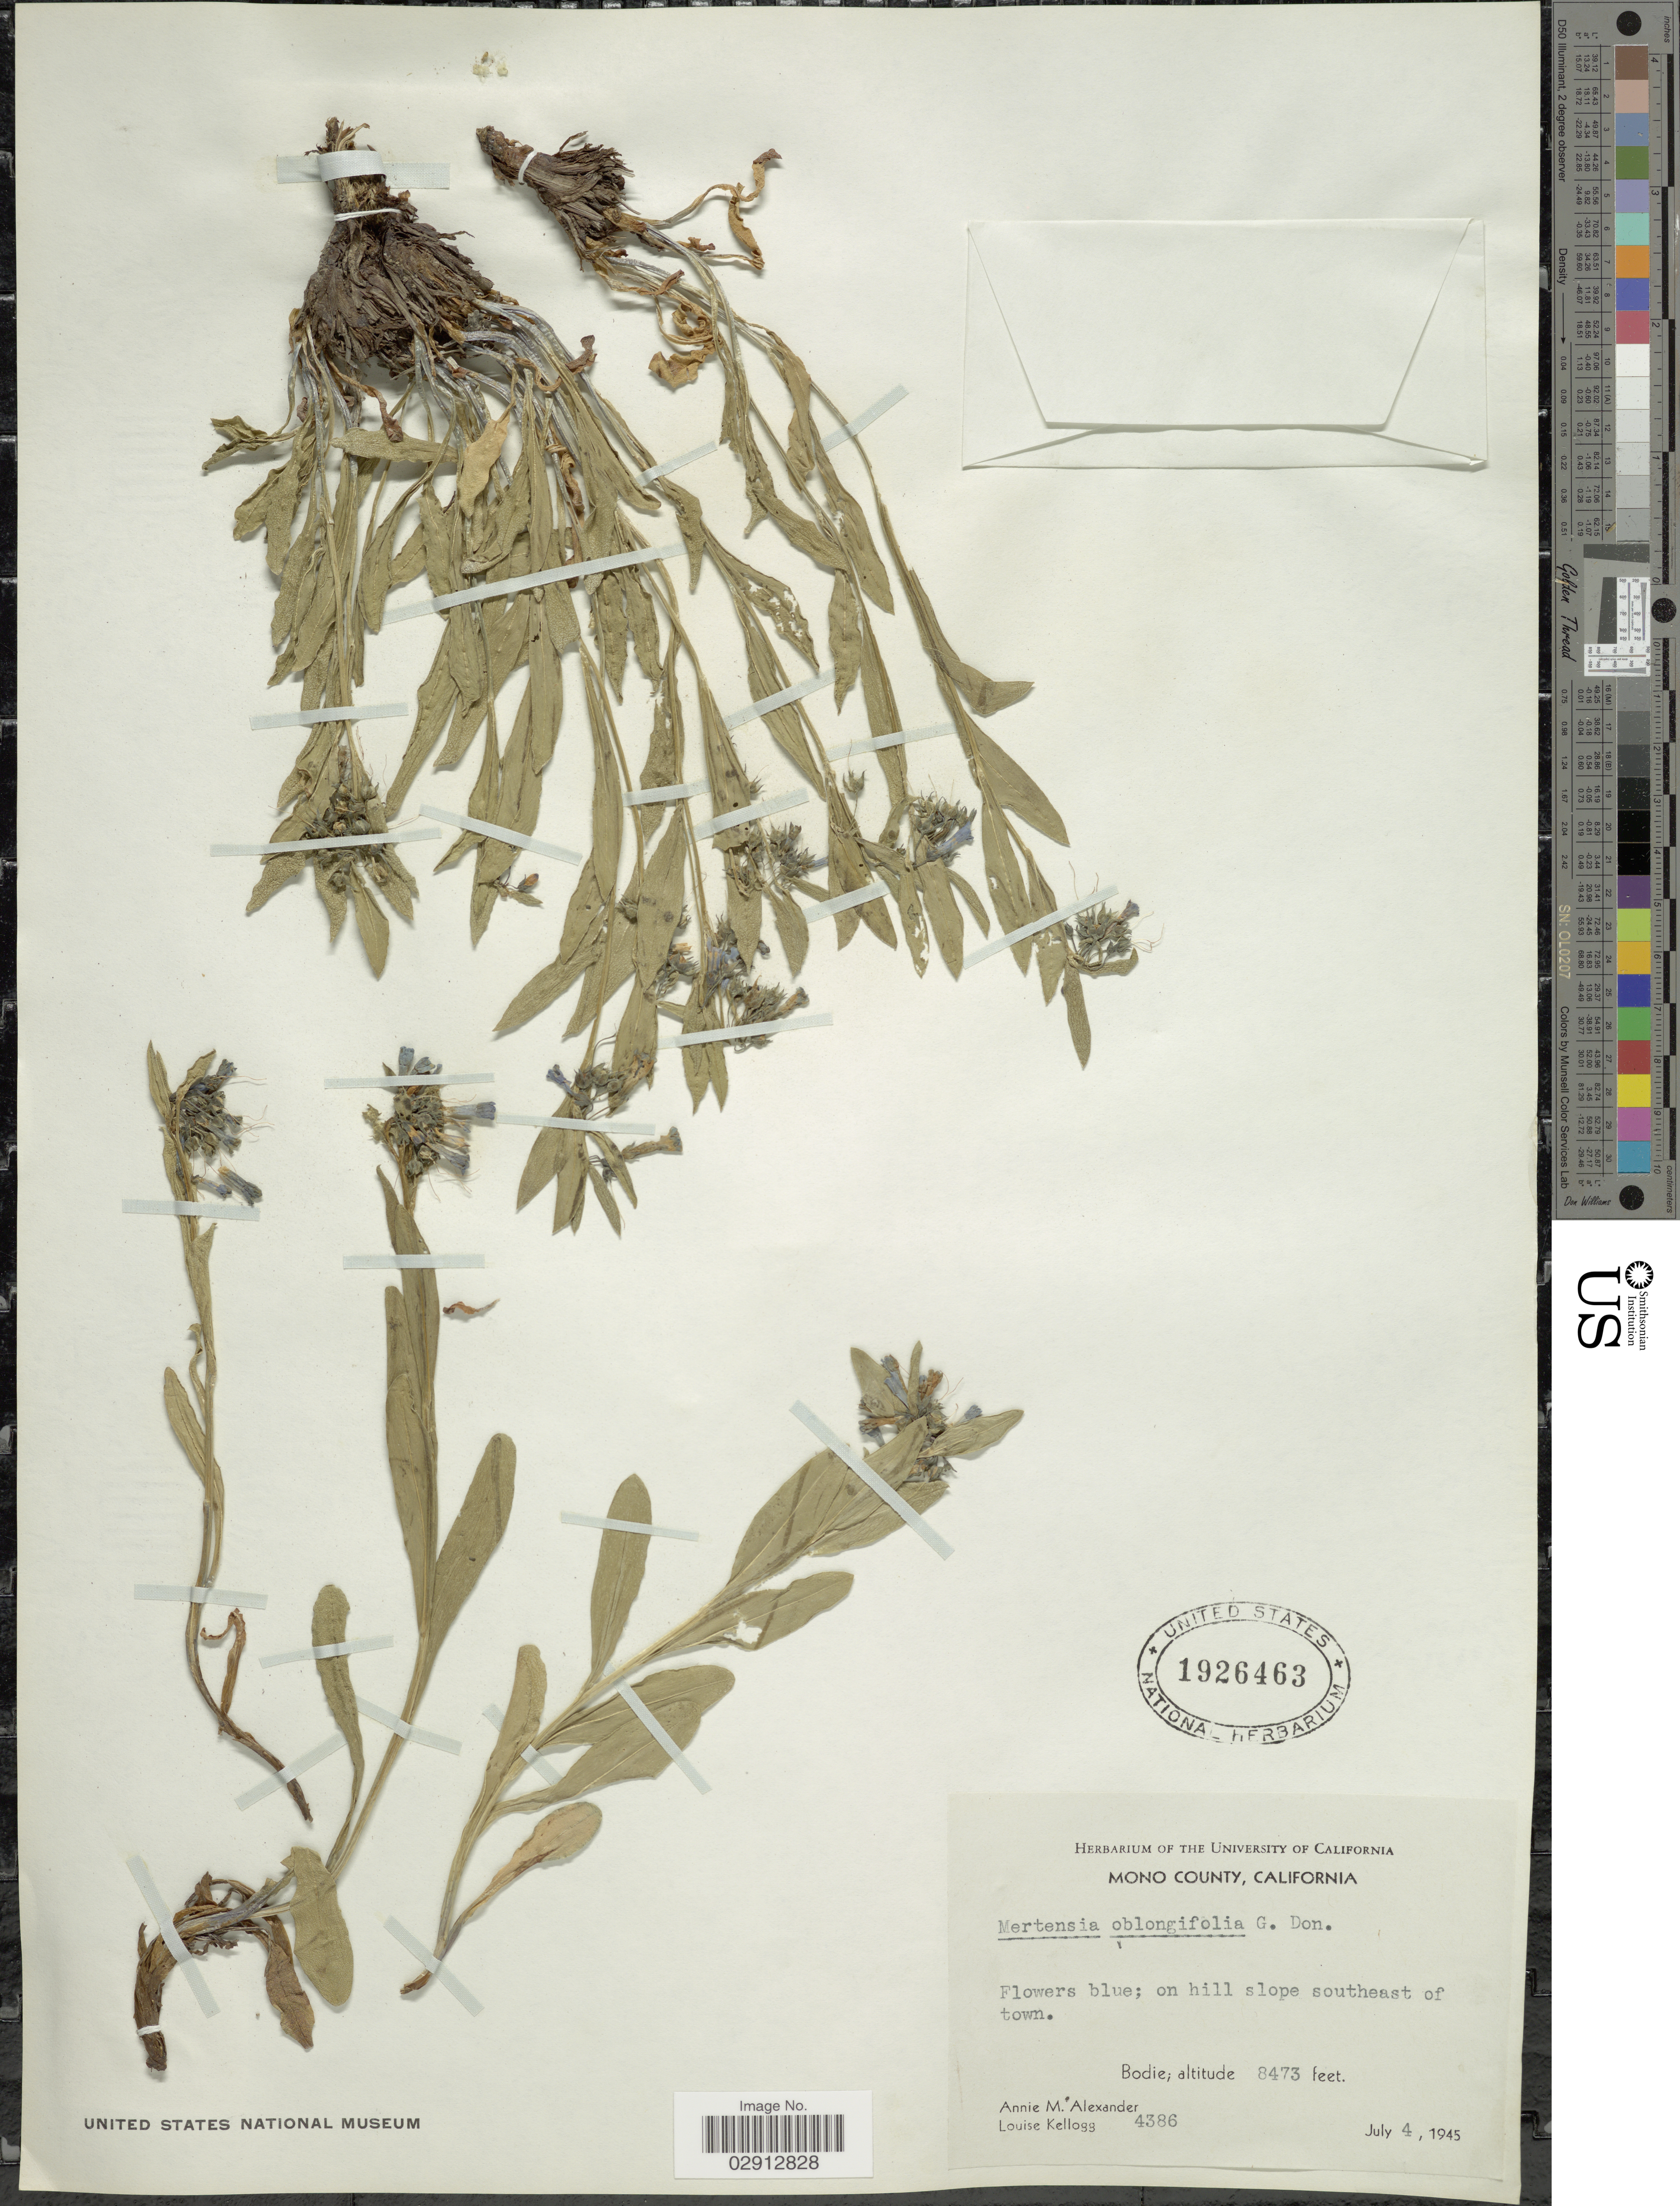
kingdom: Plantae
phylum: Tracheophyta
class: Magnoliopsida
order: Boraginales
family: Boraginaceae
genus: Mertensia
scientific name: Mertensia oblongifolia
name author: (Nutt.) G. Don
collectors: A. M. Alexander & L. Kellogg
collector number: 4386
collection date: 1945-07-04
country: United States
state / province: California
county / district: Mono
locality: Mono County. On hill slope southeast of town. Bodie.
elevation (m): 2583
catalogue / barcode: US 1926463